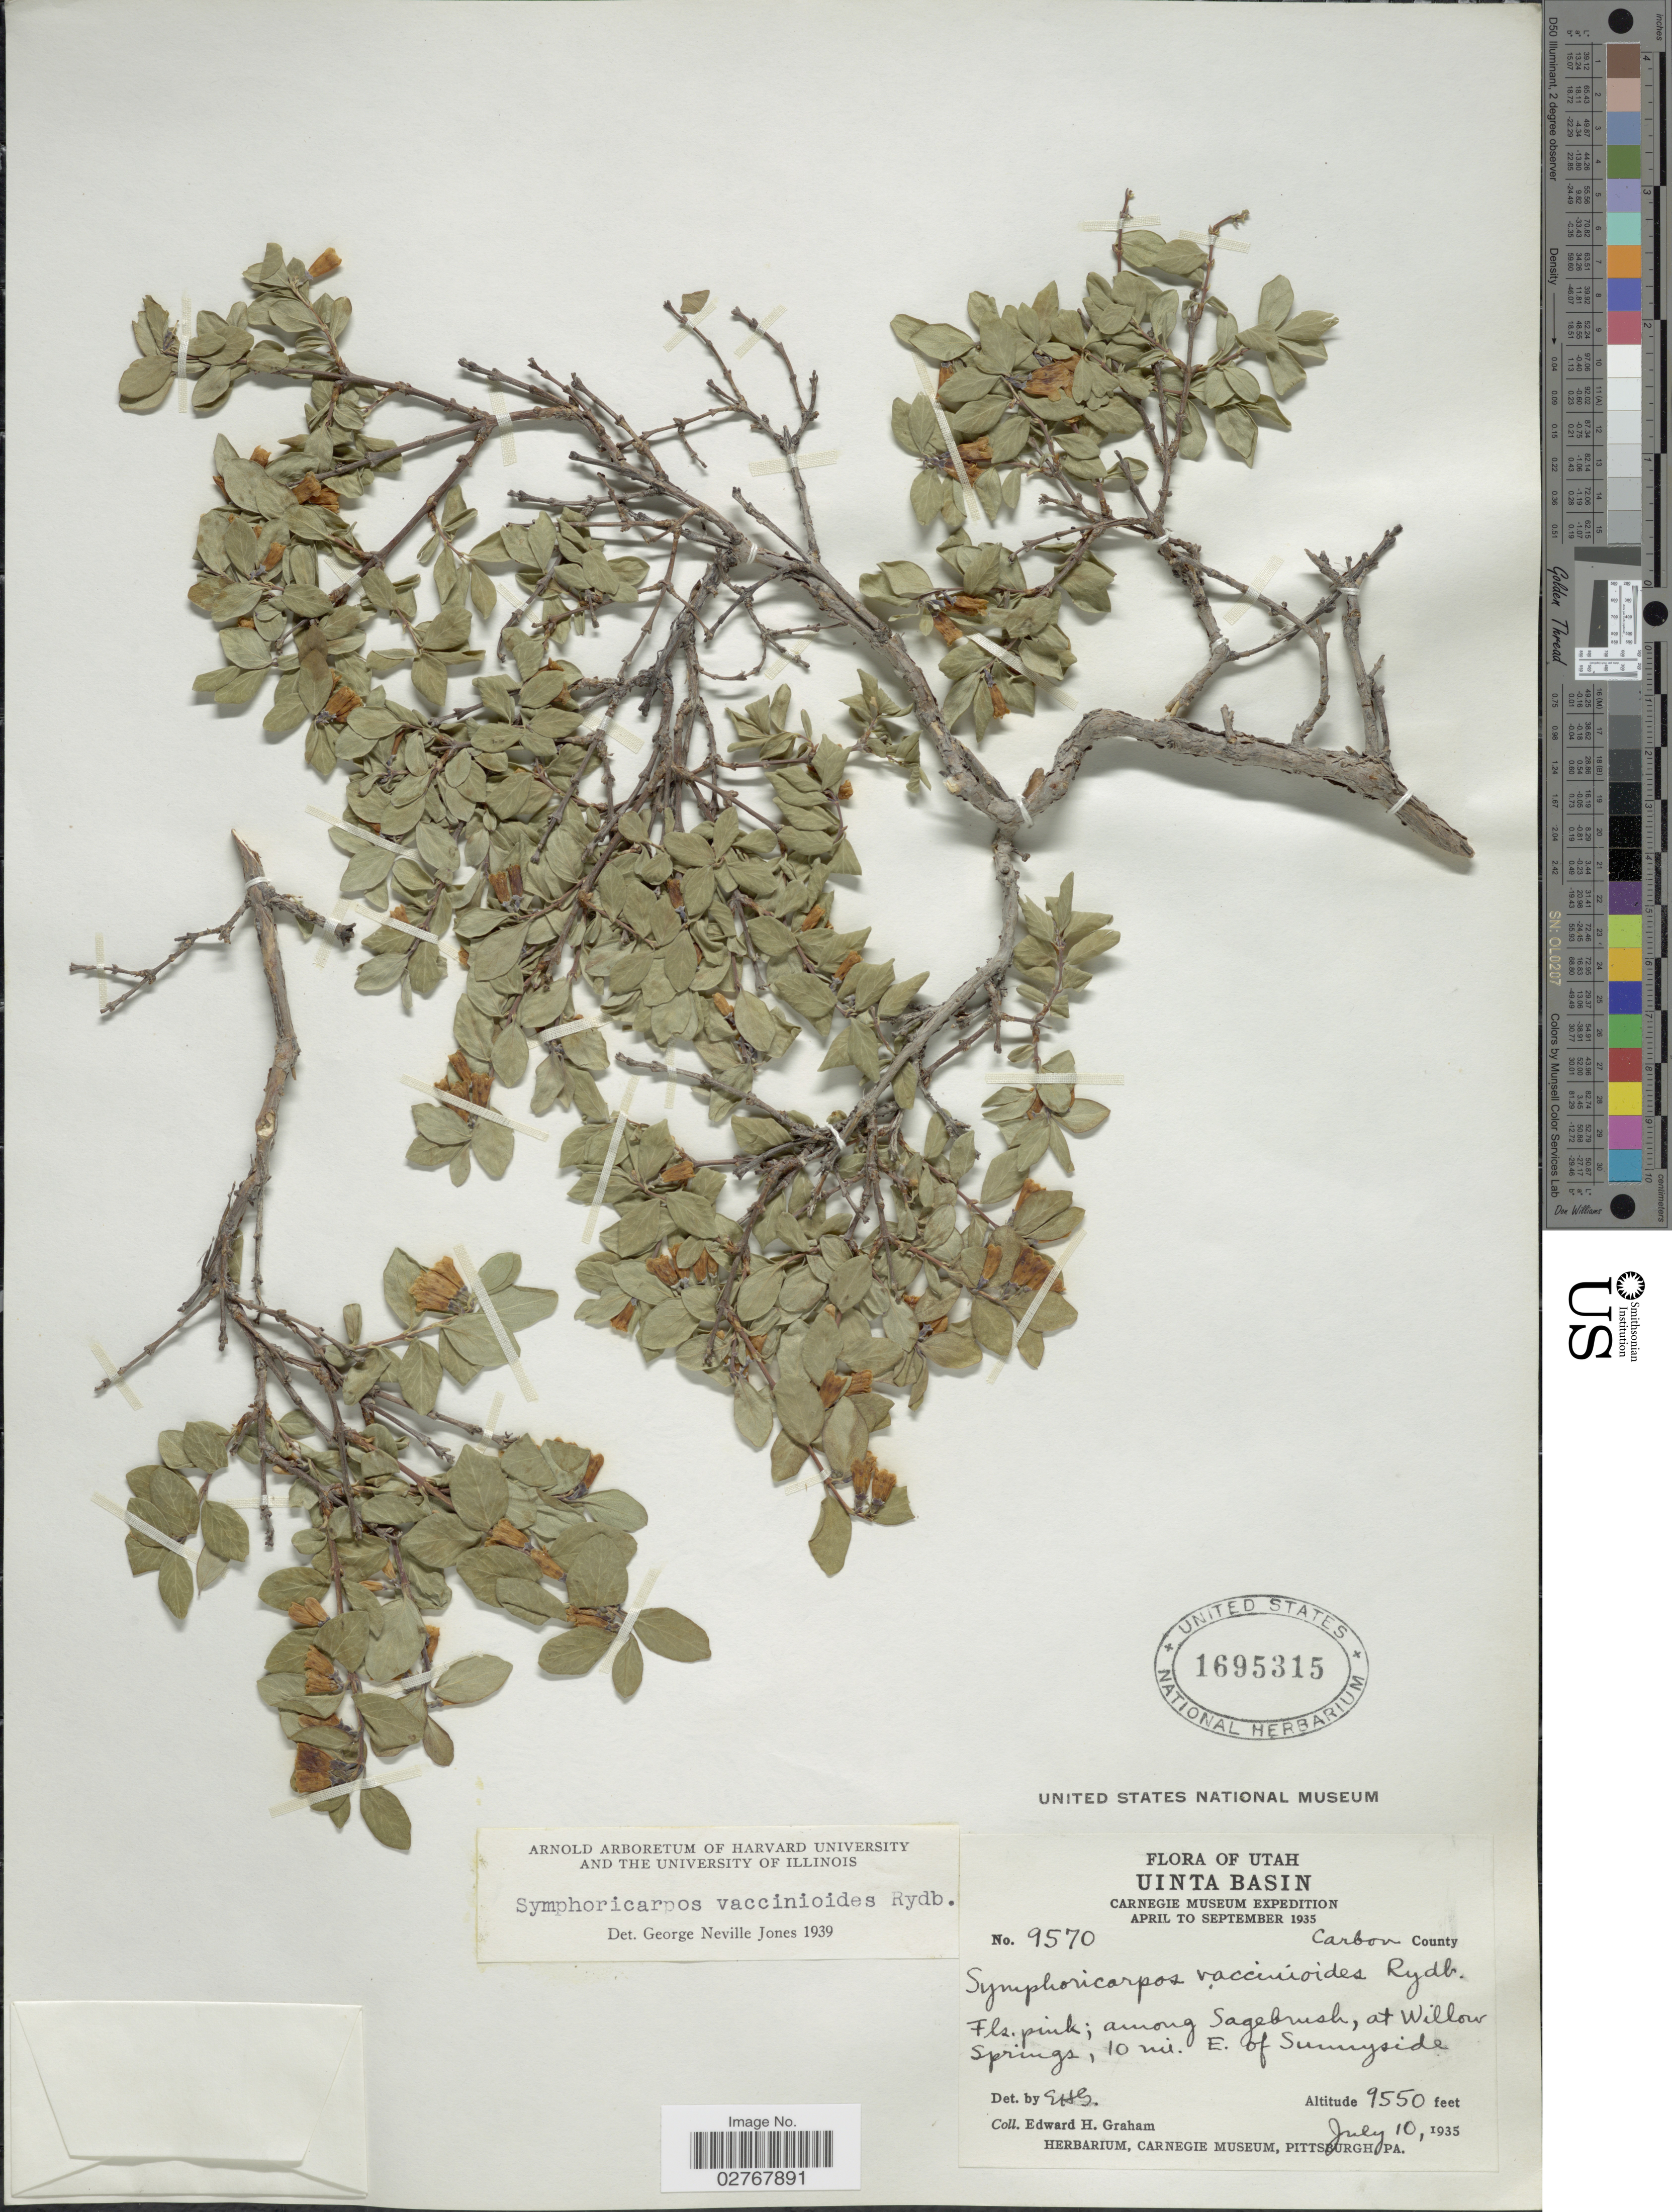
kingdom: Plantae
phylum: Tracheophyta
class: Magnoliopsida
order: Dipsacales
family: Caprifoliaceae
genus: Symphoricarpos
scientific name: Symphoricarpos vaccinioides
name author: Rydb.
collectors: E. H. Graham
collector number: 9570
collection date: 1935-07-10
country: United States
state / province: Utah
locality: Uinta Basin, Carbon Countuy, at Willow Springs, 10 mi. E of Sunnyside.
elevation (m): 2911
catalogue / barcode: US 1695315